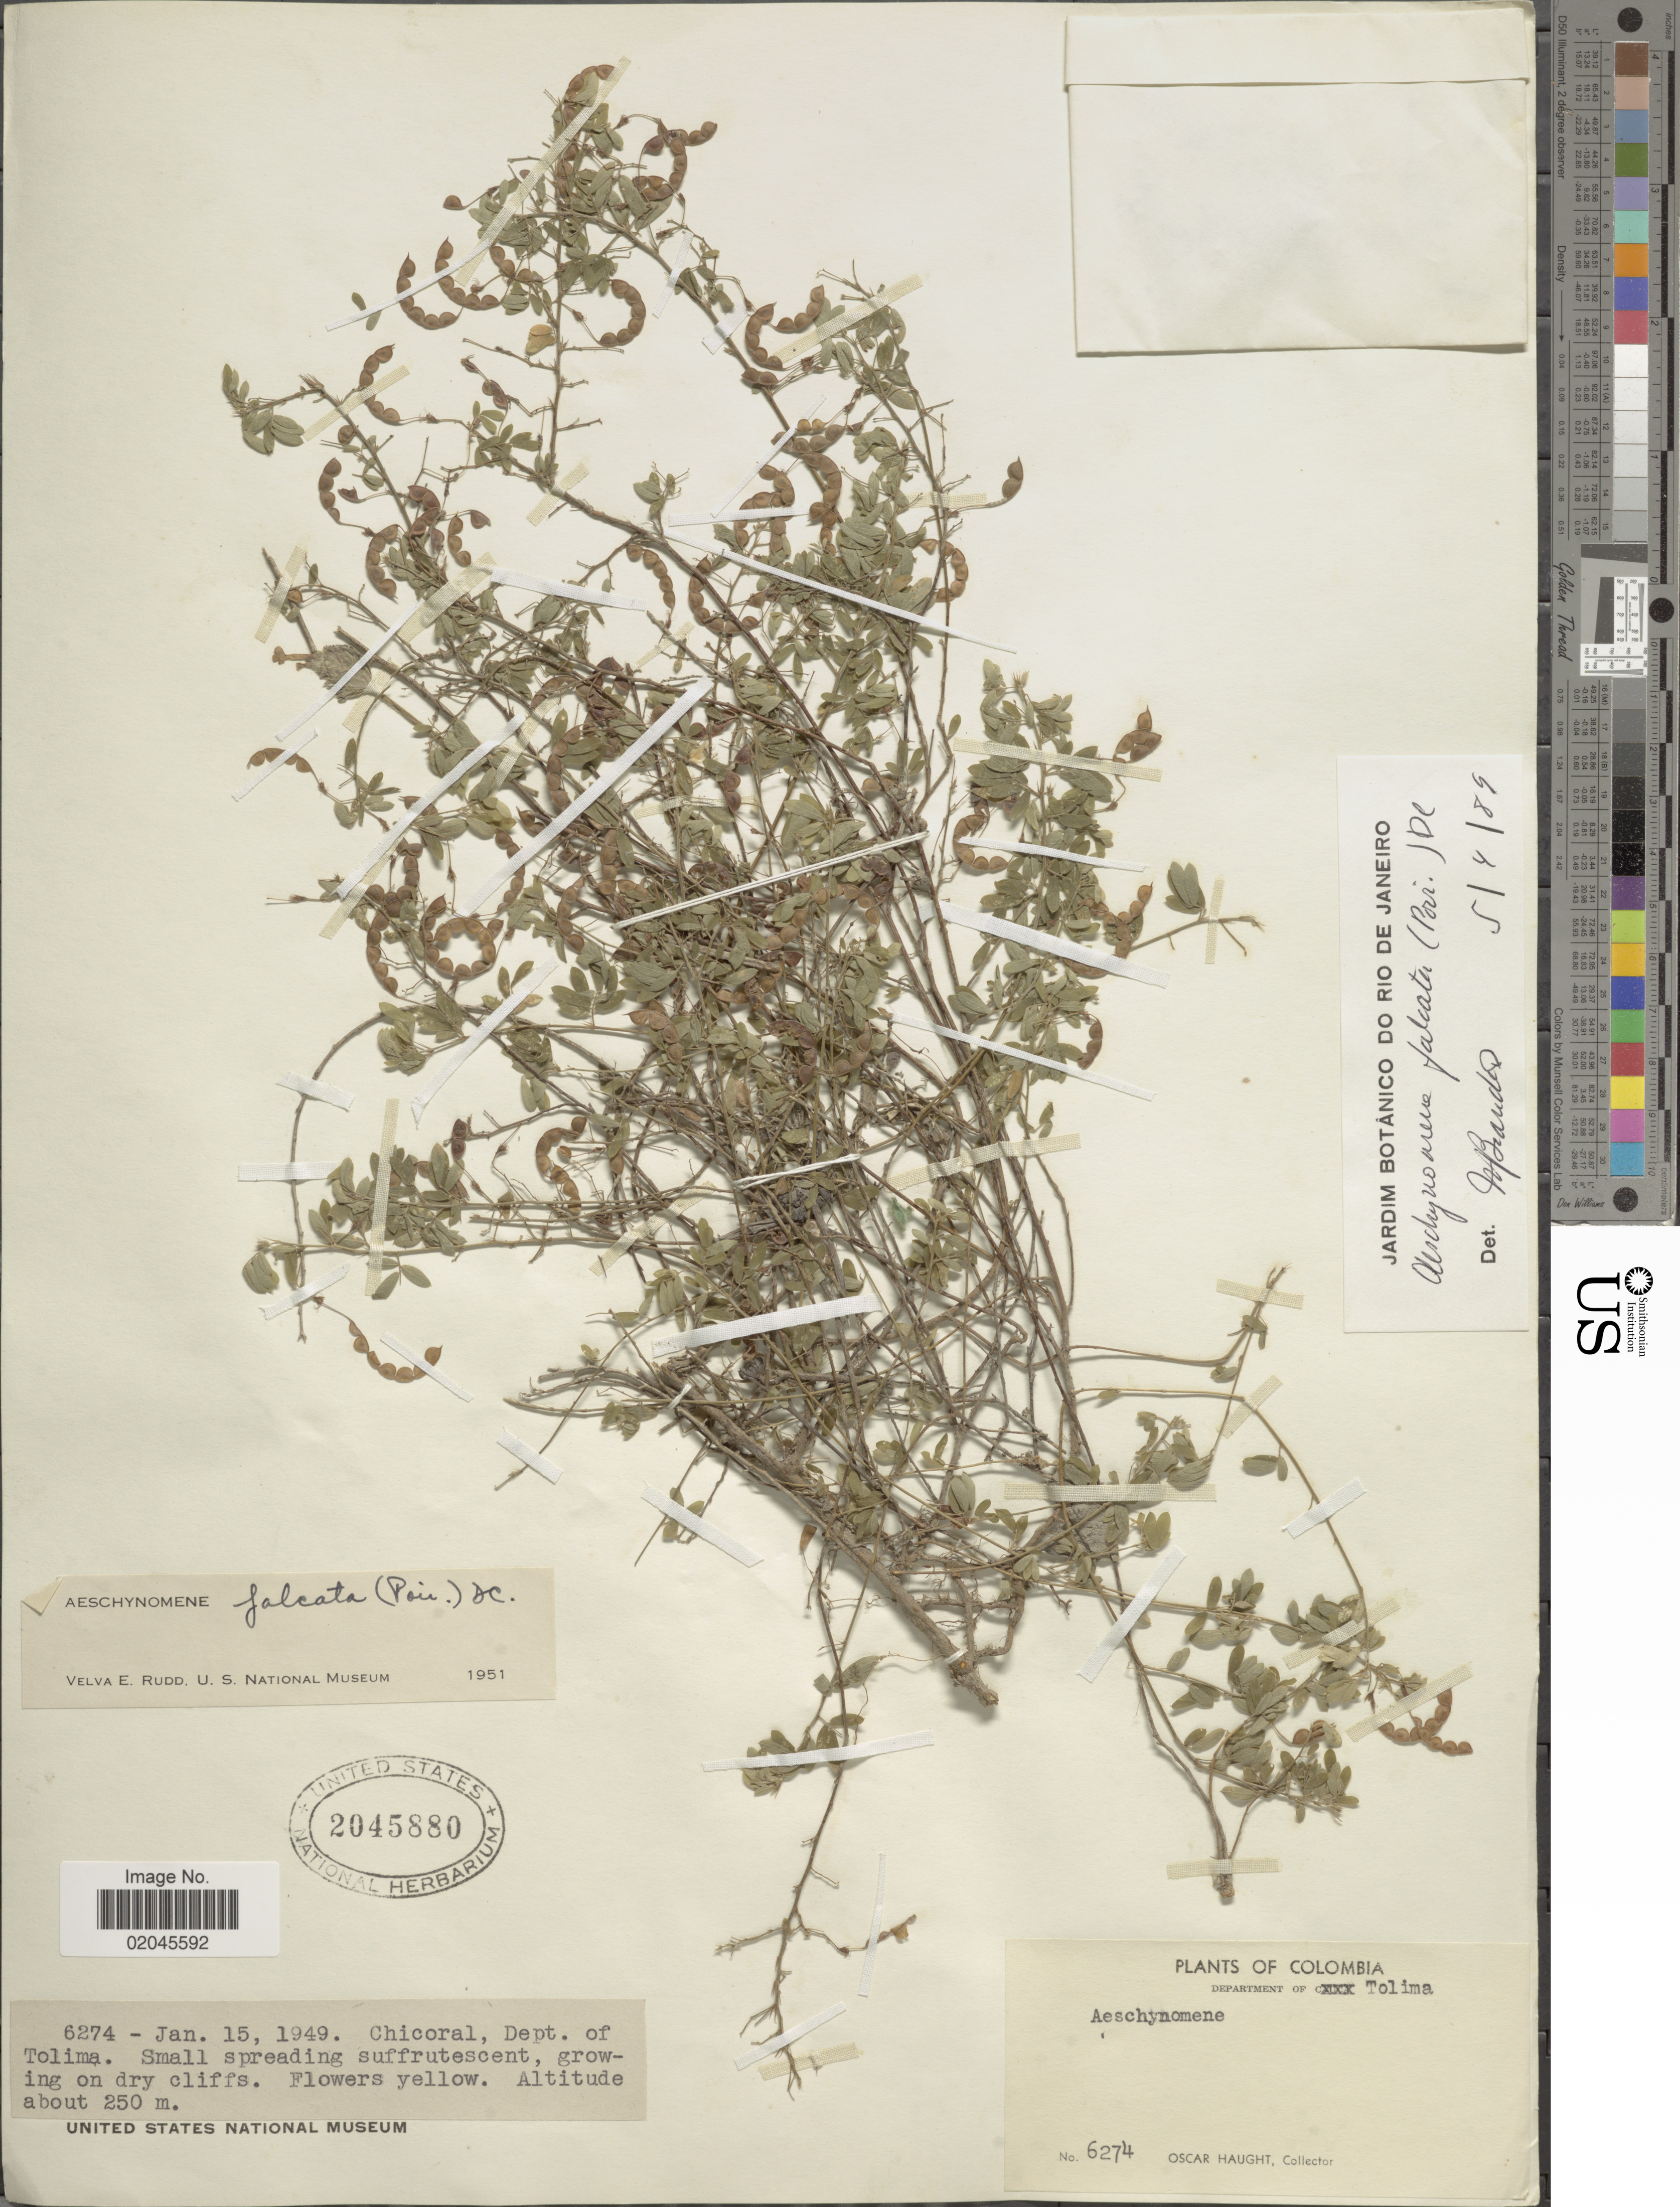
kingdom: Plantae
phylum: Tracheophyta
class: Magnoliopsida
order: Fabales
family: Fabaceae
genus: Aeschynomene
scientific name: Aeschynomene falcata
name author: (Poir.) DC.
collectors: O. L. Haught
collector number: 6274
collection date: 1949-01-15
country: Colombia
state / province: Tolima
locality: Chicoral, on dry cliffs.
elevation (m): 250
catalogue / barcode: US 2045880